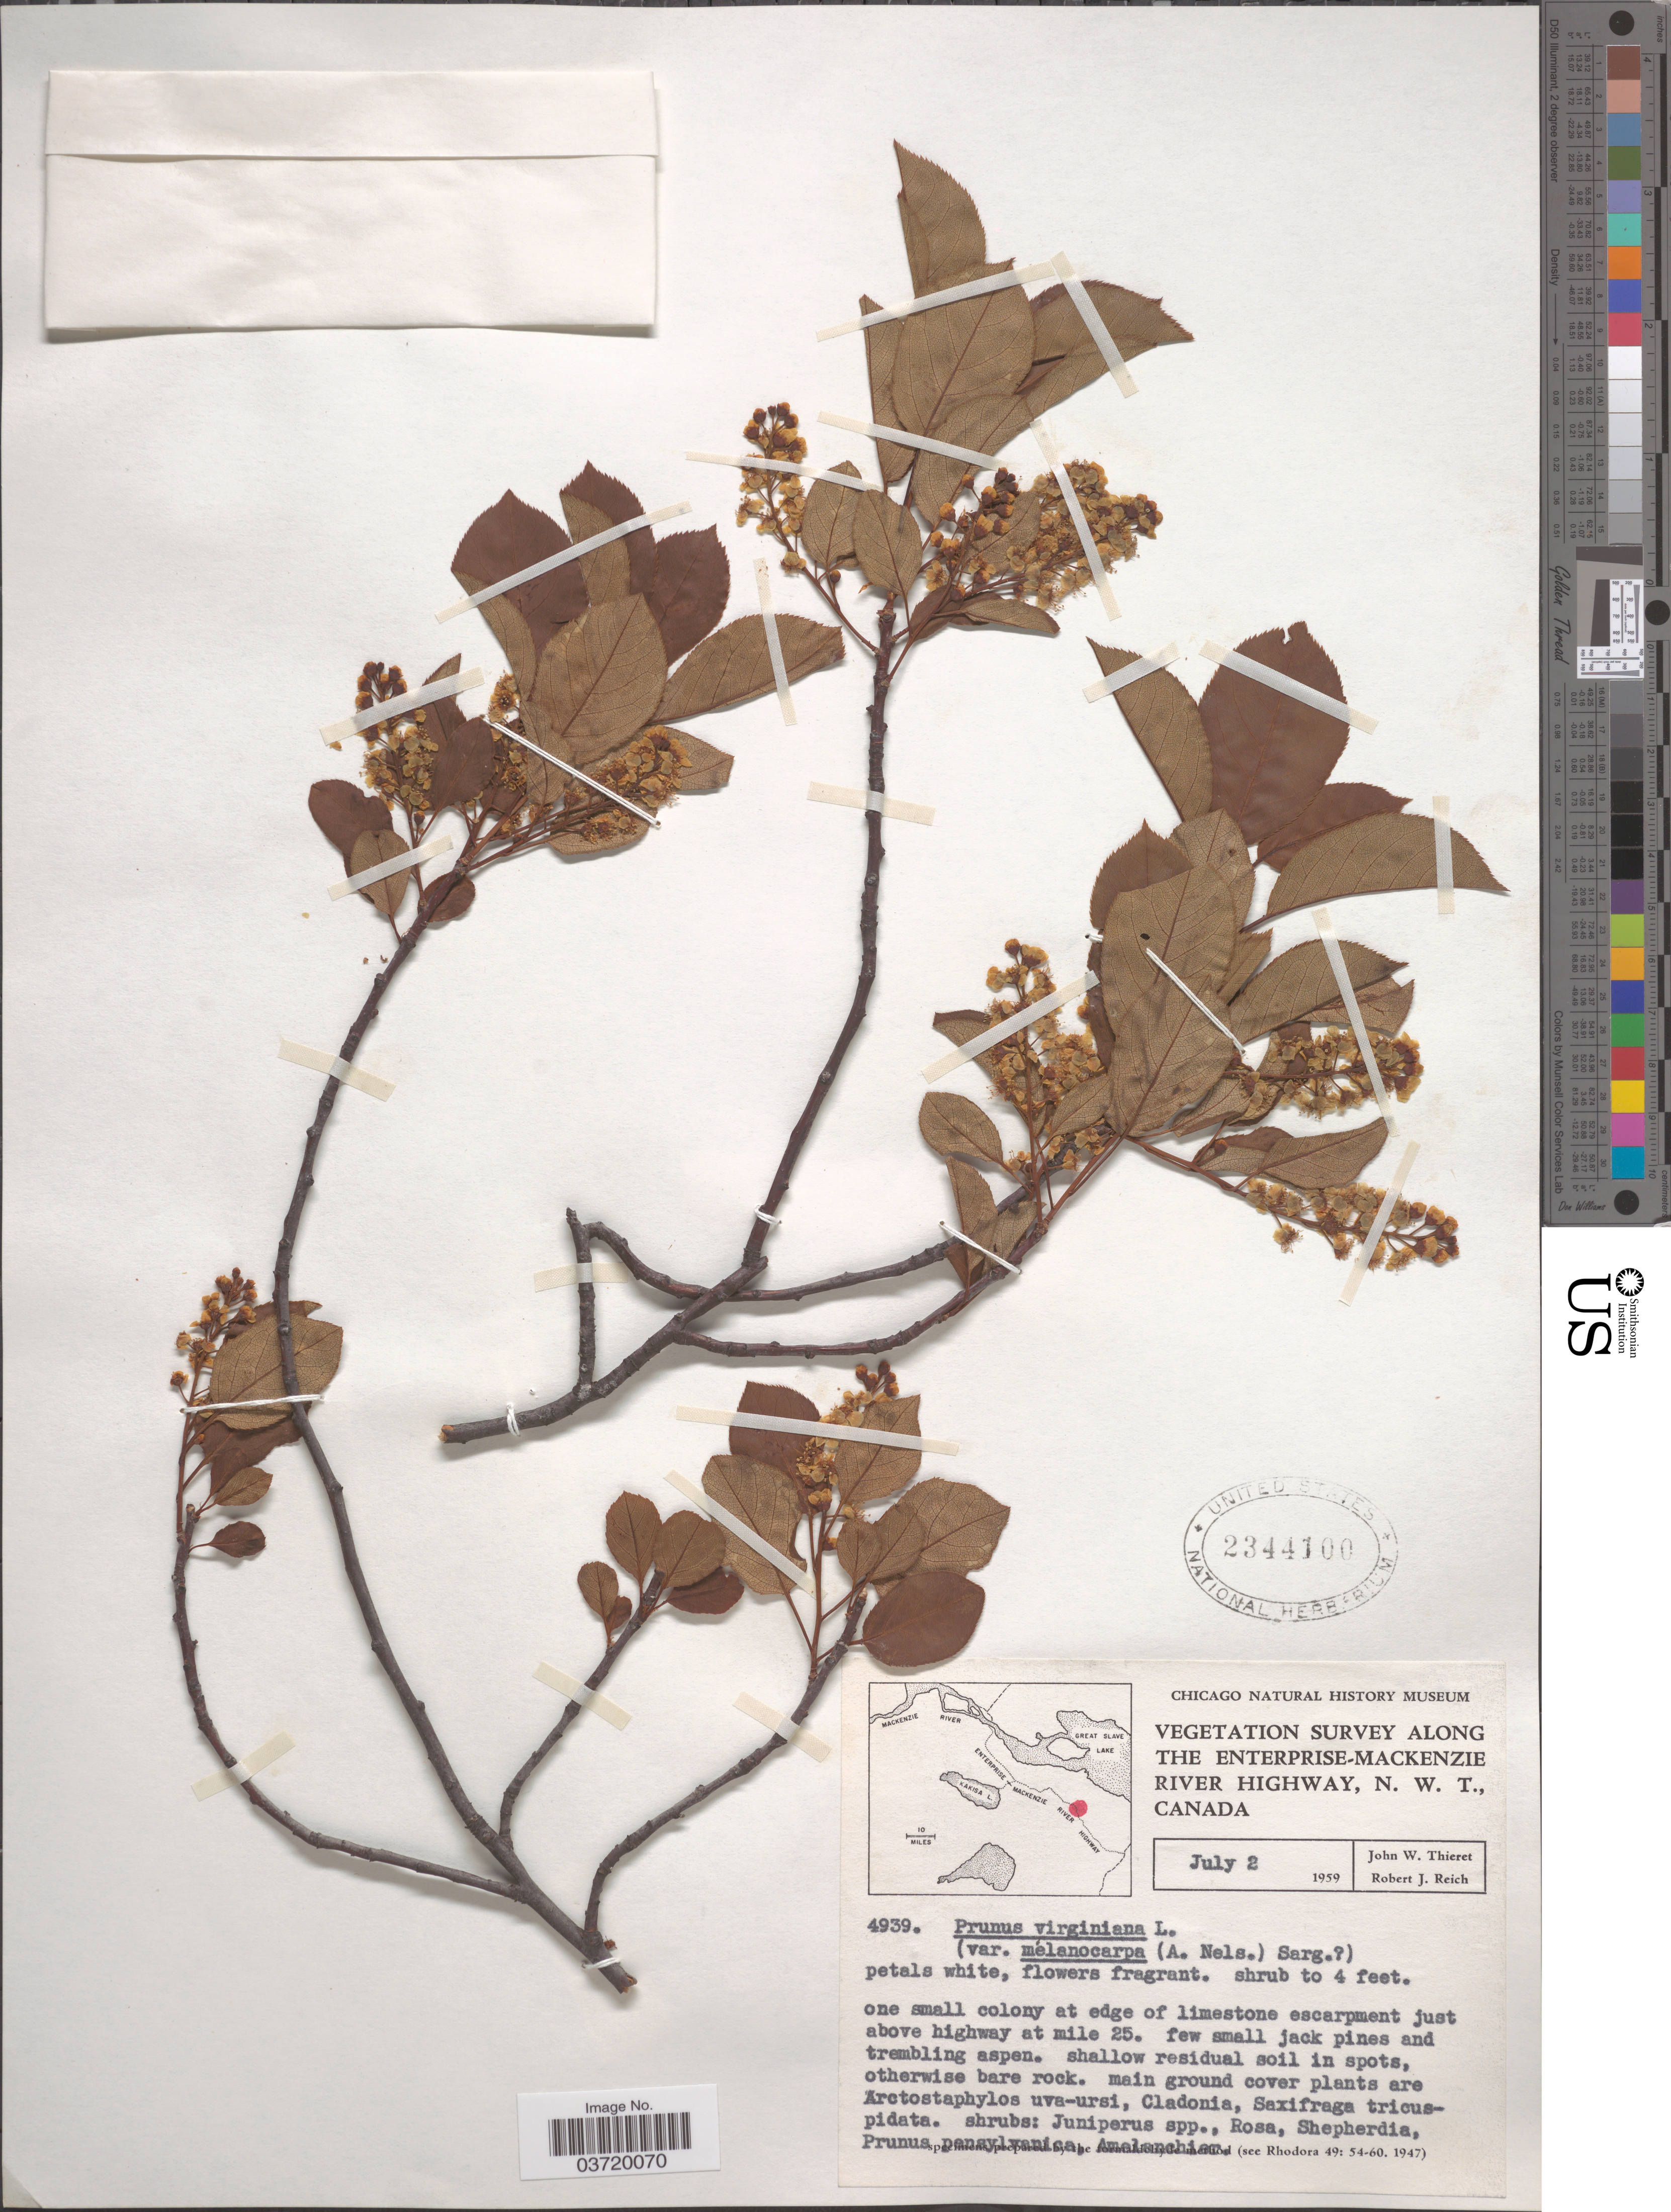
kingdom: Plantae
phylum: Tracheophyta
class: Magnoliopsida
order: Rosales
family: Rosaceae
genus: Prunus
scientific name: Prunus virginiana var. melanocarpa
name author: (A. Nelson) Sarg.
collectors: J. W. Thieret & R. Reich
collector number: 4939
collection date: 1959-07-02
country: Canada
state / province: Northwest Territories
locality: Along the Enterprise-Mackenzie River Highway. At edge of limestone escarpment just above highway at mile 25.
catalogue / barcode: US 2344100